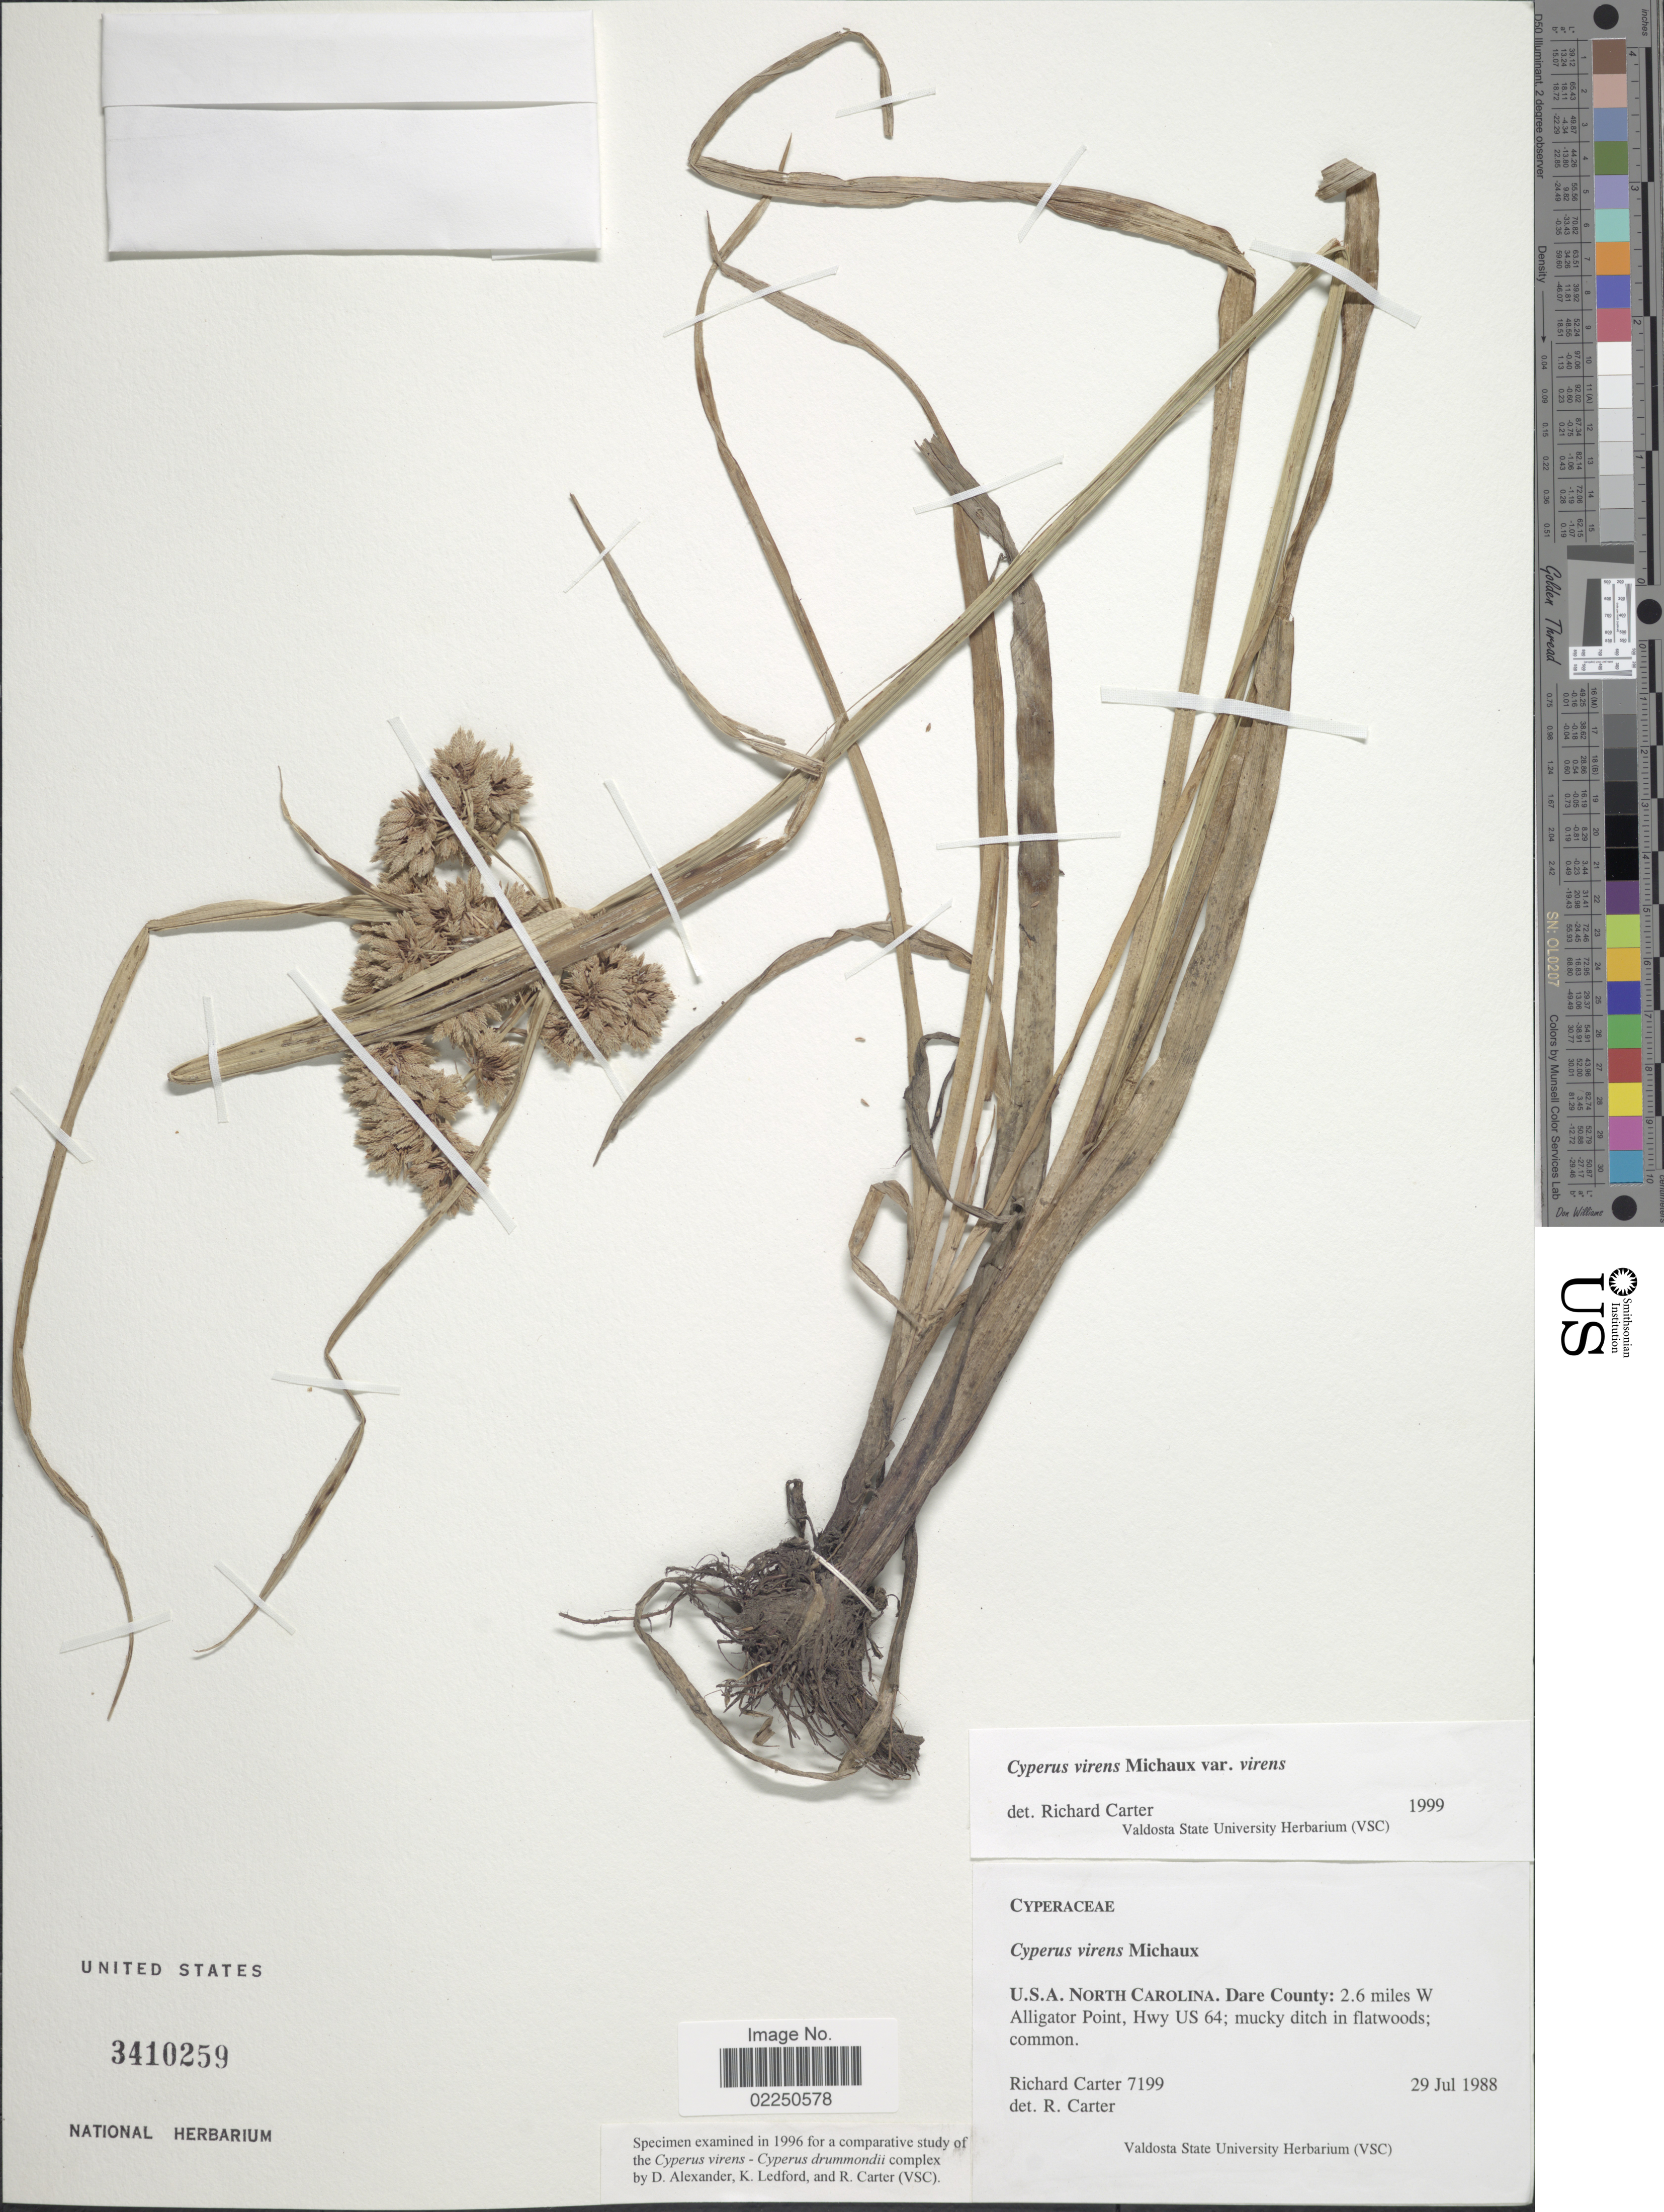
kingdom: Plantae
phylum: Tracheophyta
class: Liliopsida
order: Poales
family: Cyperaceae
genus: Cyperus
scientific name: Cyperus virens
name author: Michx.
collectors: R. Carter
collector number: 7199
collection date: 1988-07-29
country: United States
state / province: North Dakota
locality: U.S.A. Dare County: 2.6 miles W Alligator Point, Hwy US 64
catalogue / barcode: US 3410259